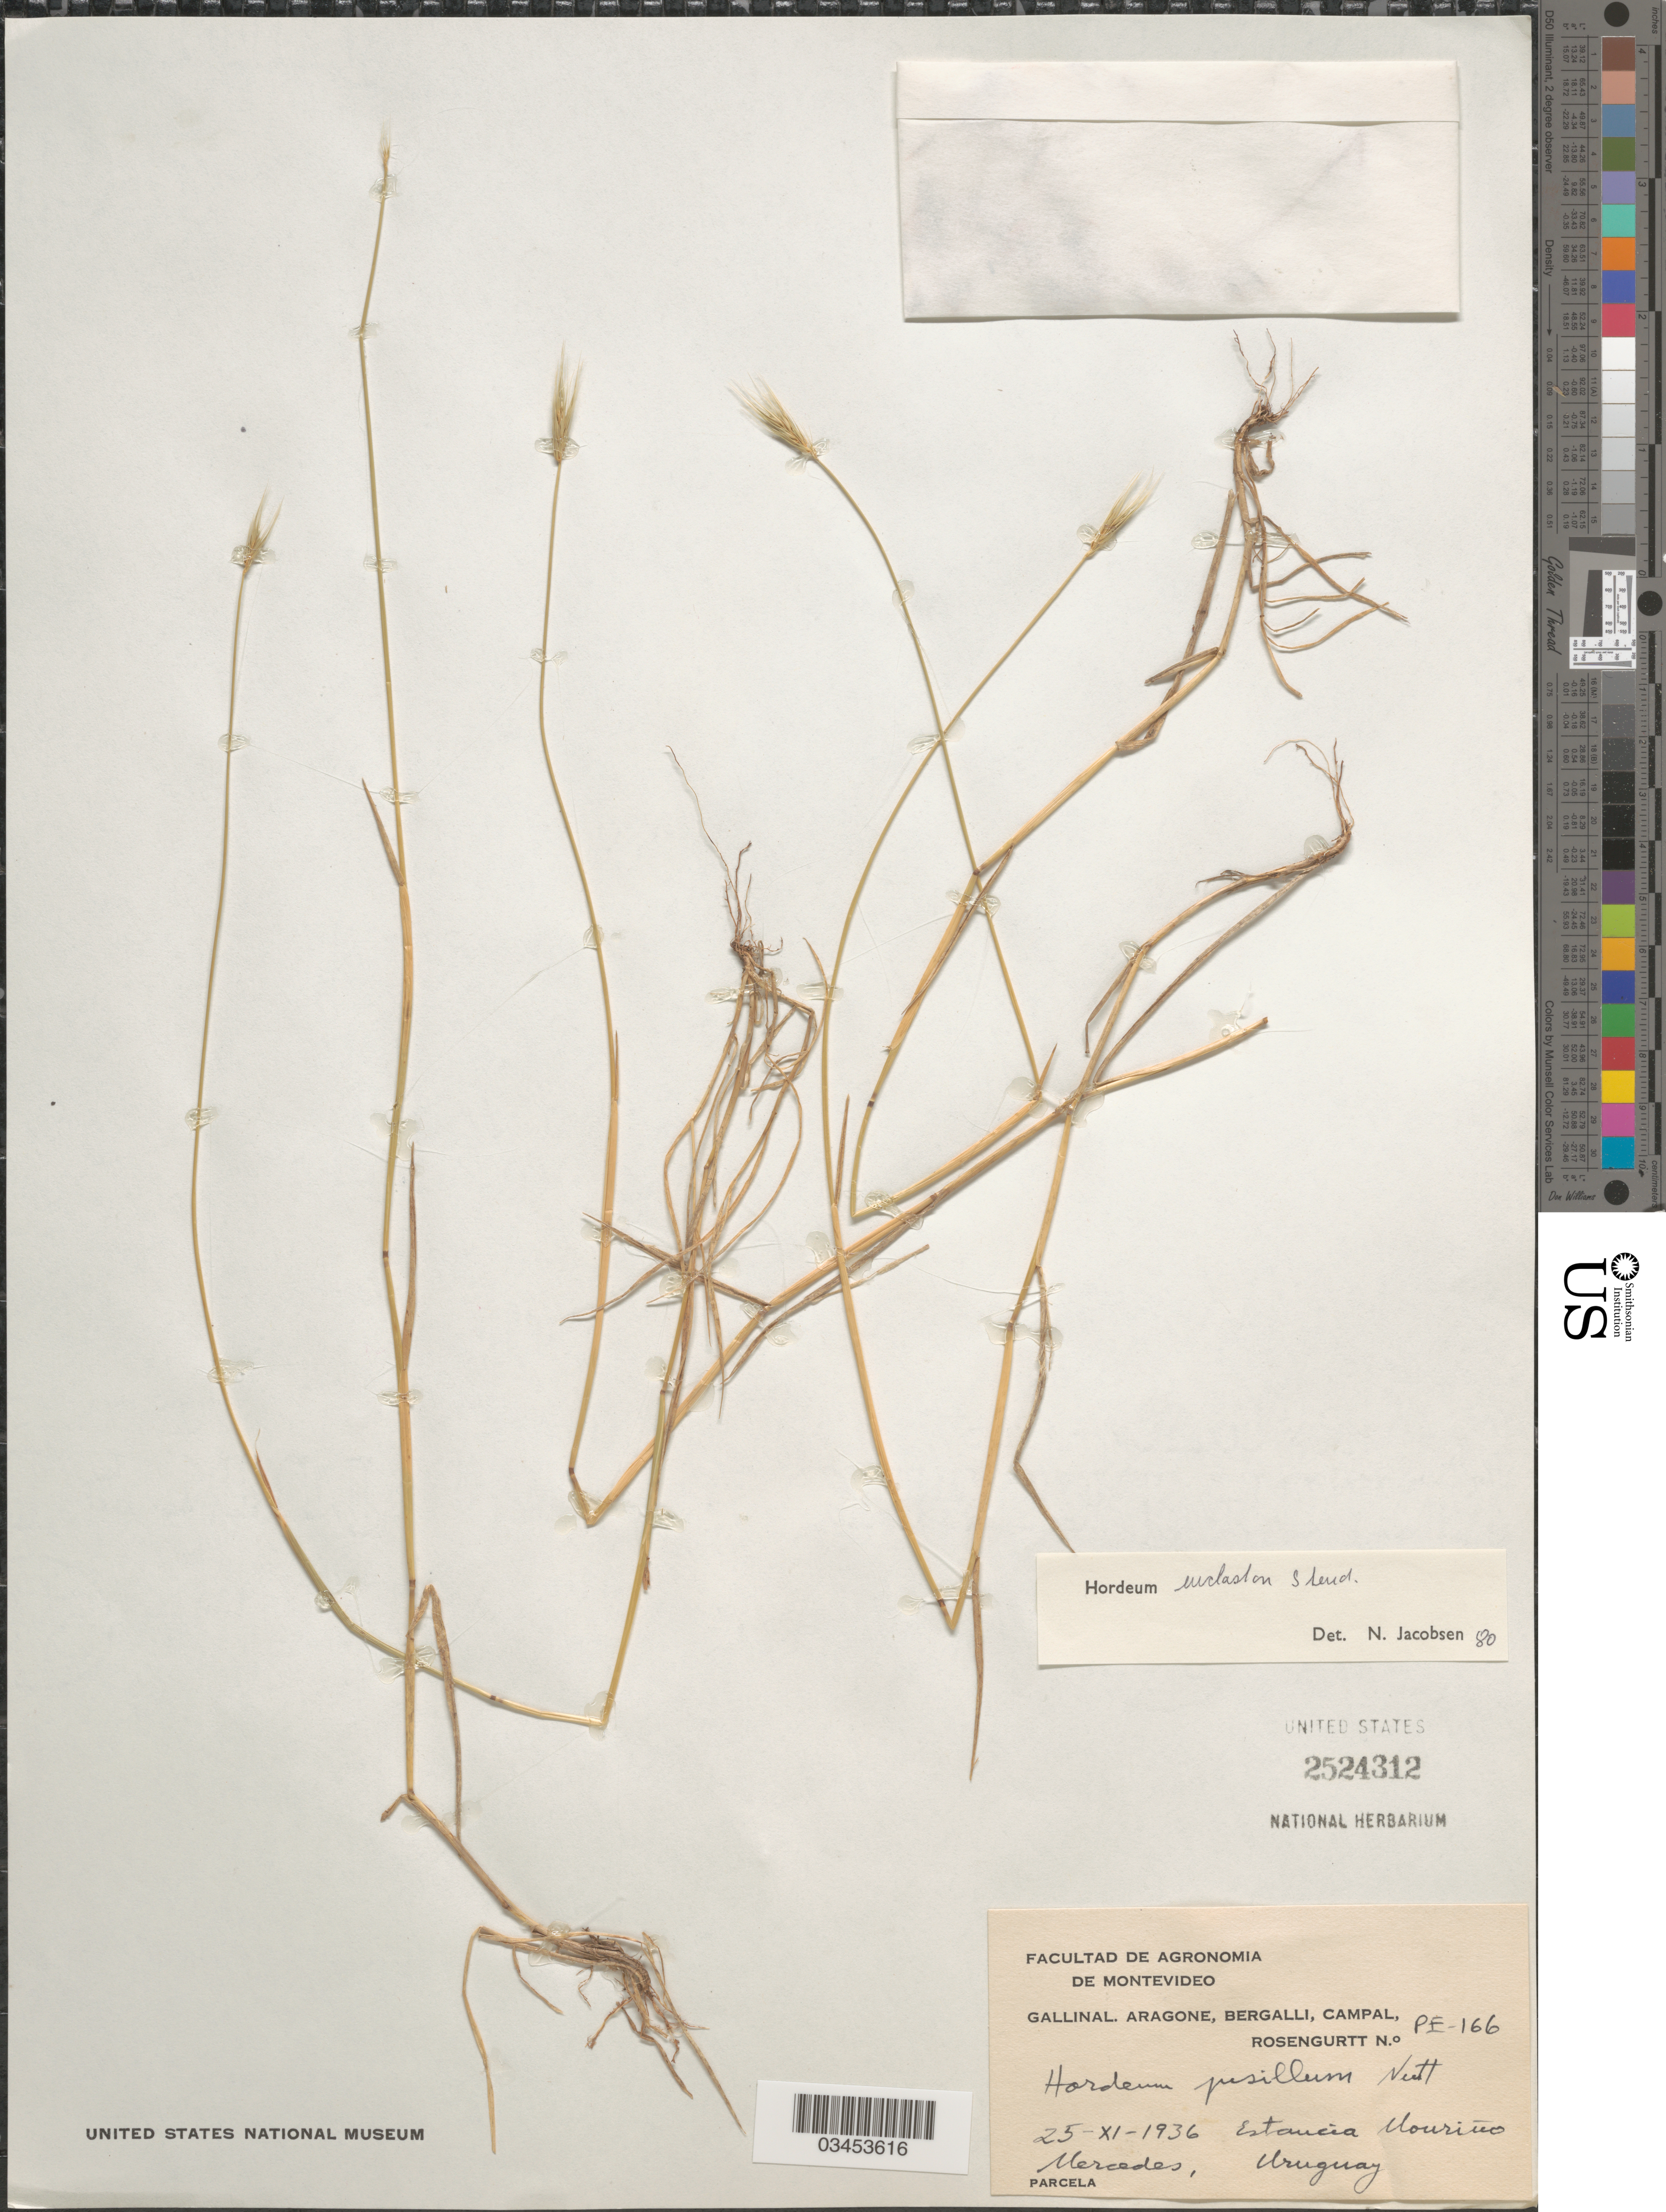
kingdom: Plantae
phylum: Tracheophyta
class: Liliopsida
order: Poales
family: Poaceae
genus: Hordeum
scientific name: Hordeum euclaston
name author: Steud.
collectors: -. Gallinal, -- Aragone, -- Bergalli, -- Campal & Rosengurtt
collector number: PE-166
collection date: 1936-11-25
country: Uruguay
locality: Estancia Mouriño Mercedes, Parcela.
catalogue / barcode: US 2524312